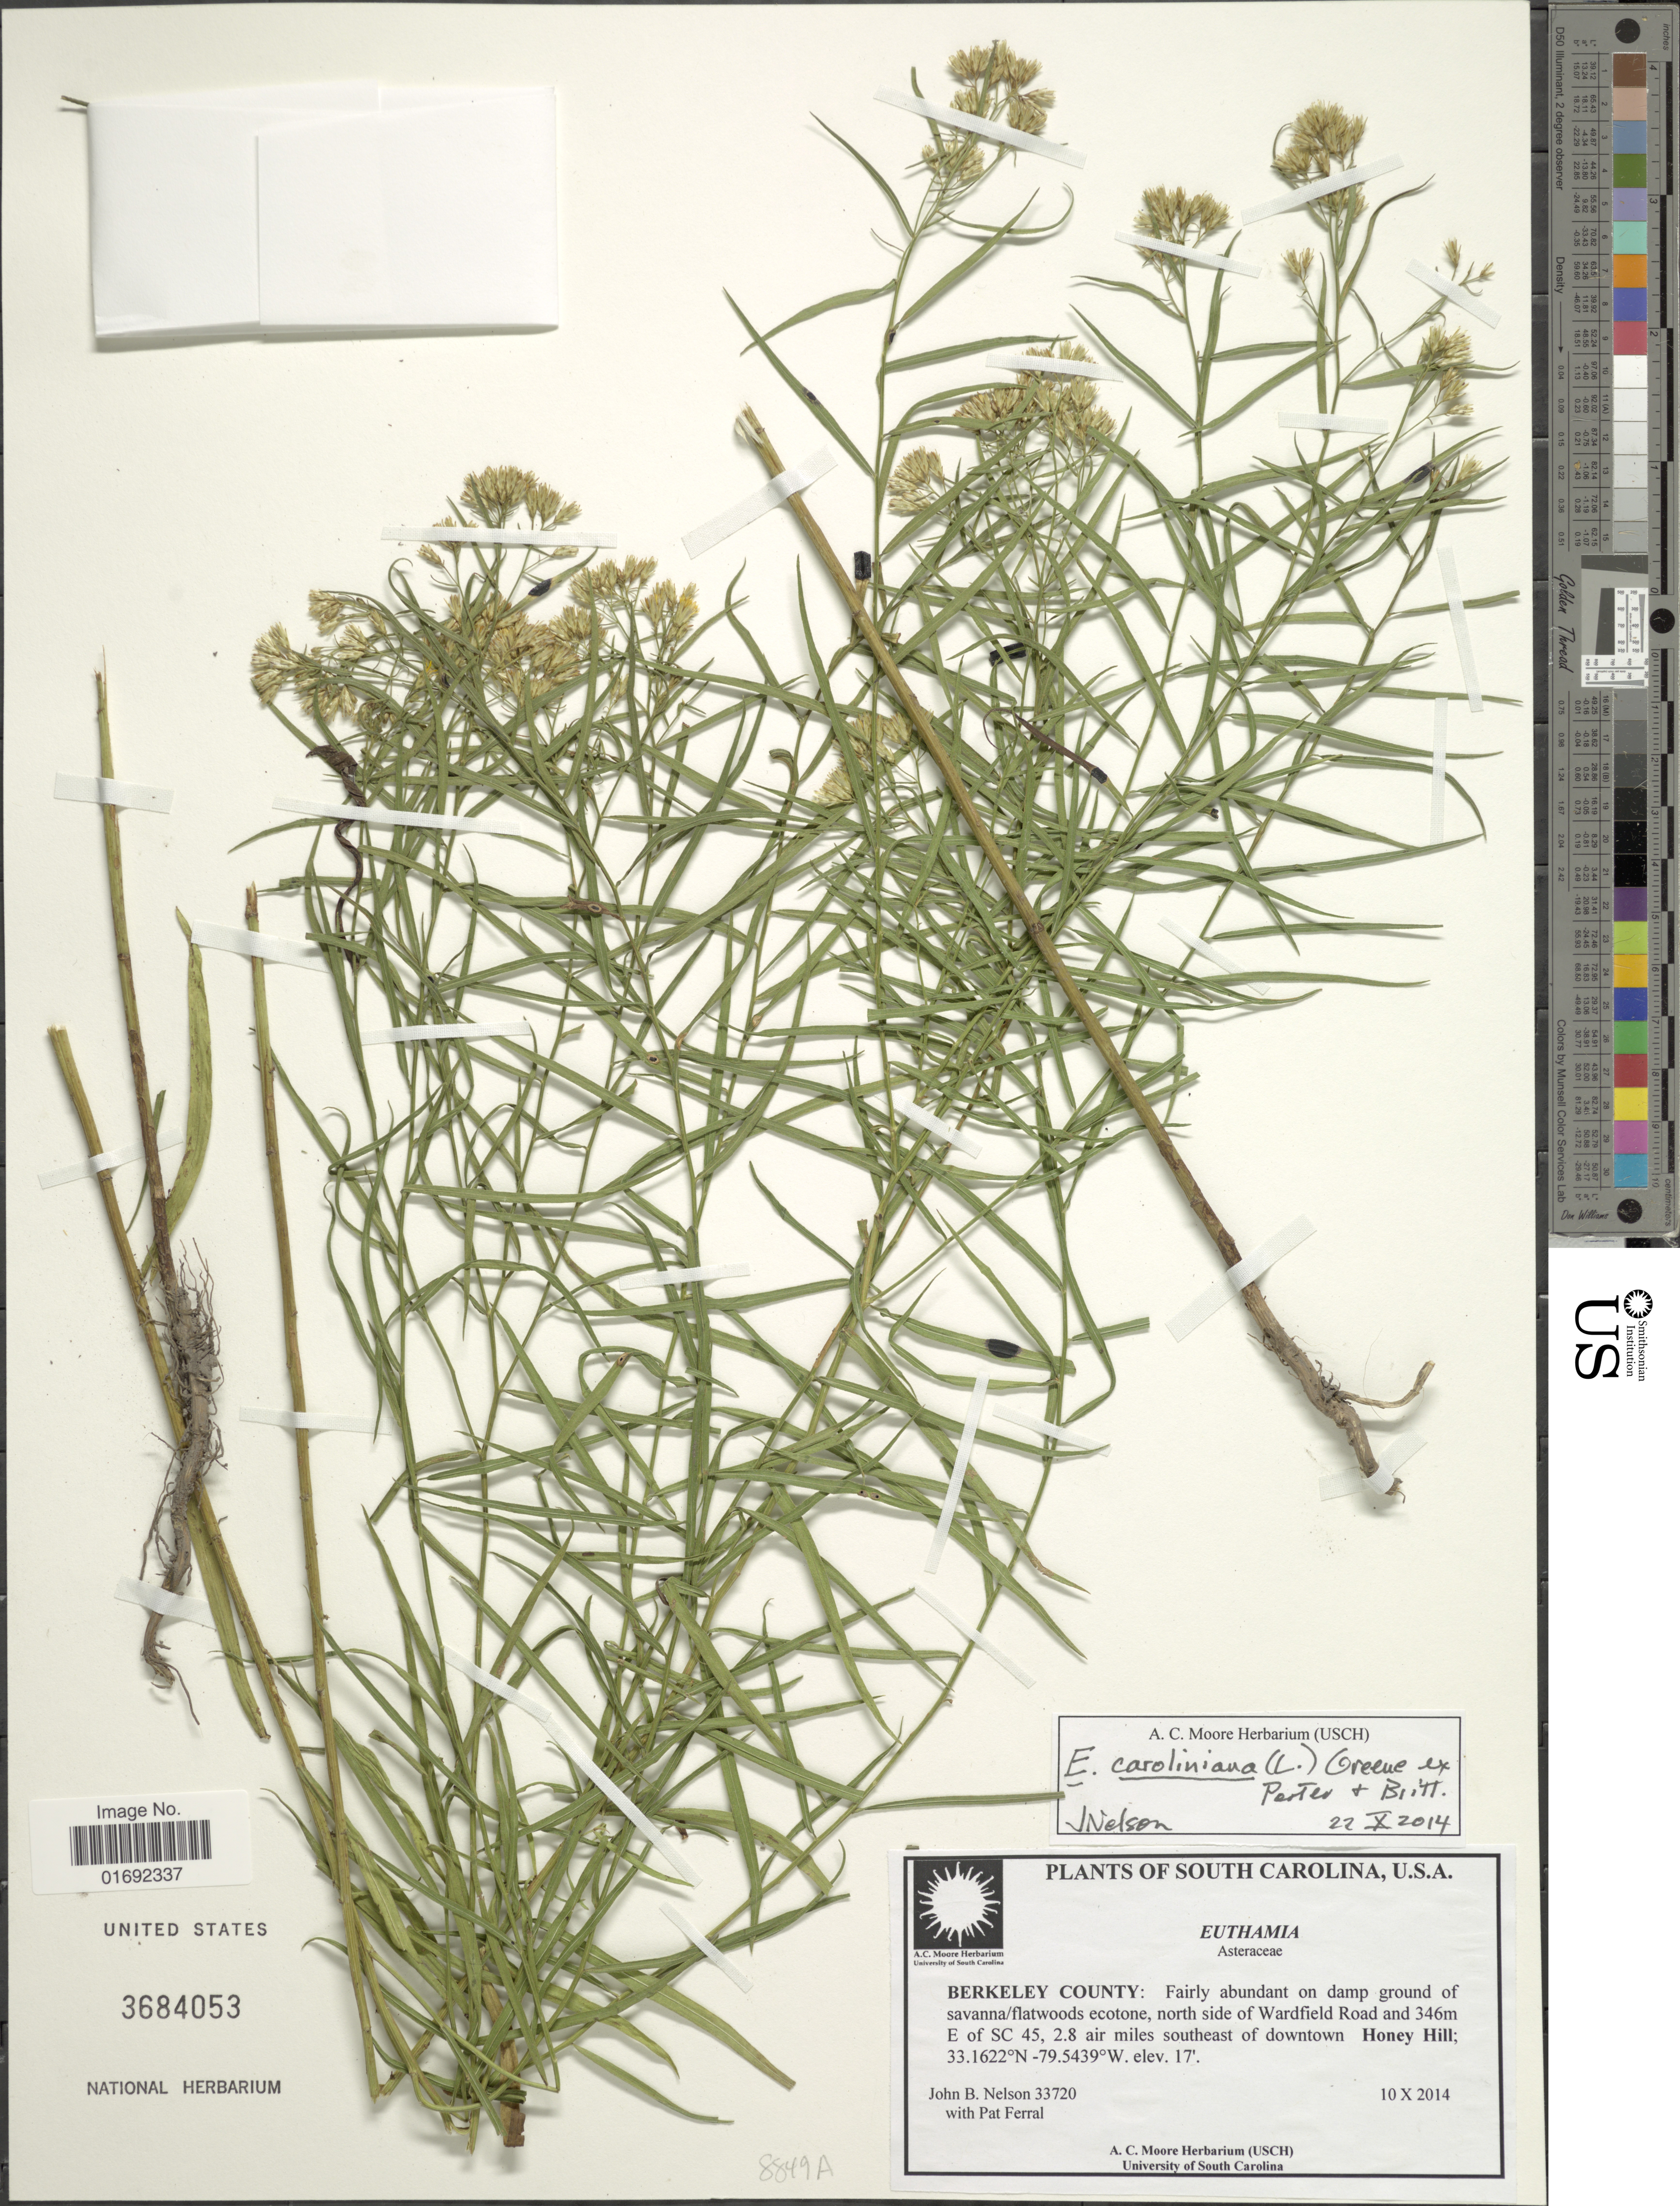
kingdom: Plantae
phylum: Tracheophyta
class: Magnoliopsida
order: Asterales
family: Asteraceae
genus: Euthamia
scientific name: Euthamia hirtipes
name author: (Fernald) Sieren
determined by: Urbatsch, Lowell E., Curator (LSU), Louisiana State University (UNITED STATES)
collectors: J. Nelson & P. Ferral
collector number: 33720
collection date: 2014-10-10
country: United States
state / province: South Carolina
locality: Berkeley County, north side of Wardfield Road and 346 m E of SC 45, 2.8 air miles southeast of downtown Honey Hill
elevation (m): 5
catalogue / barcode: US 3684053